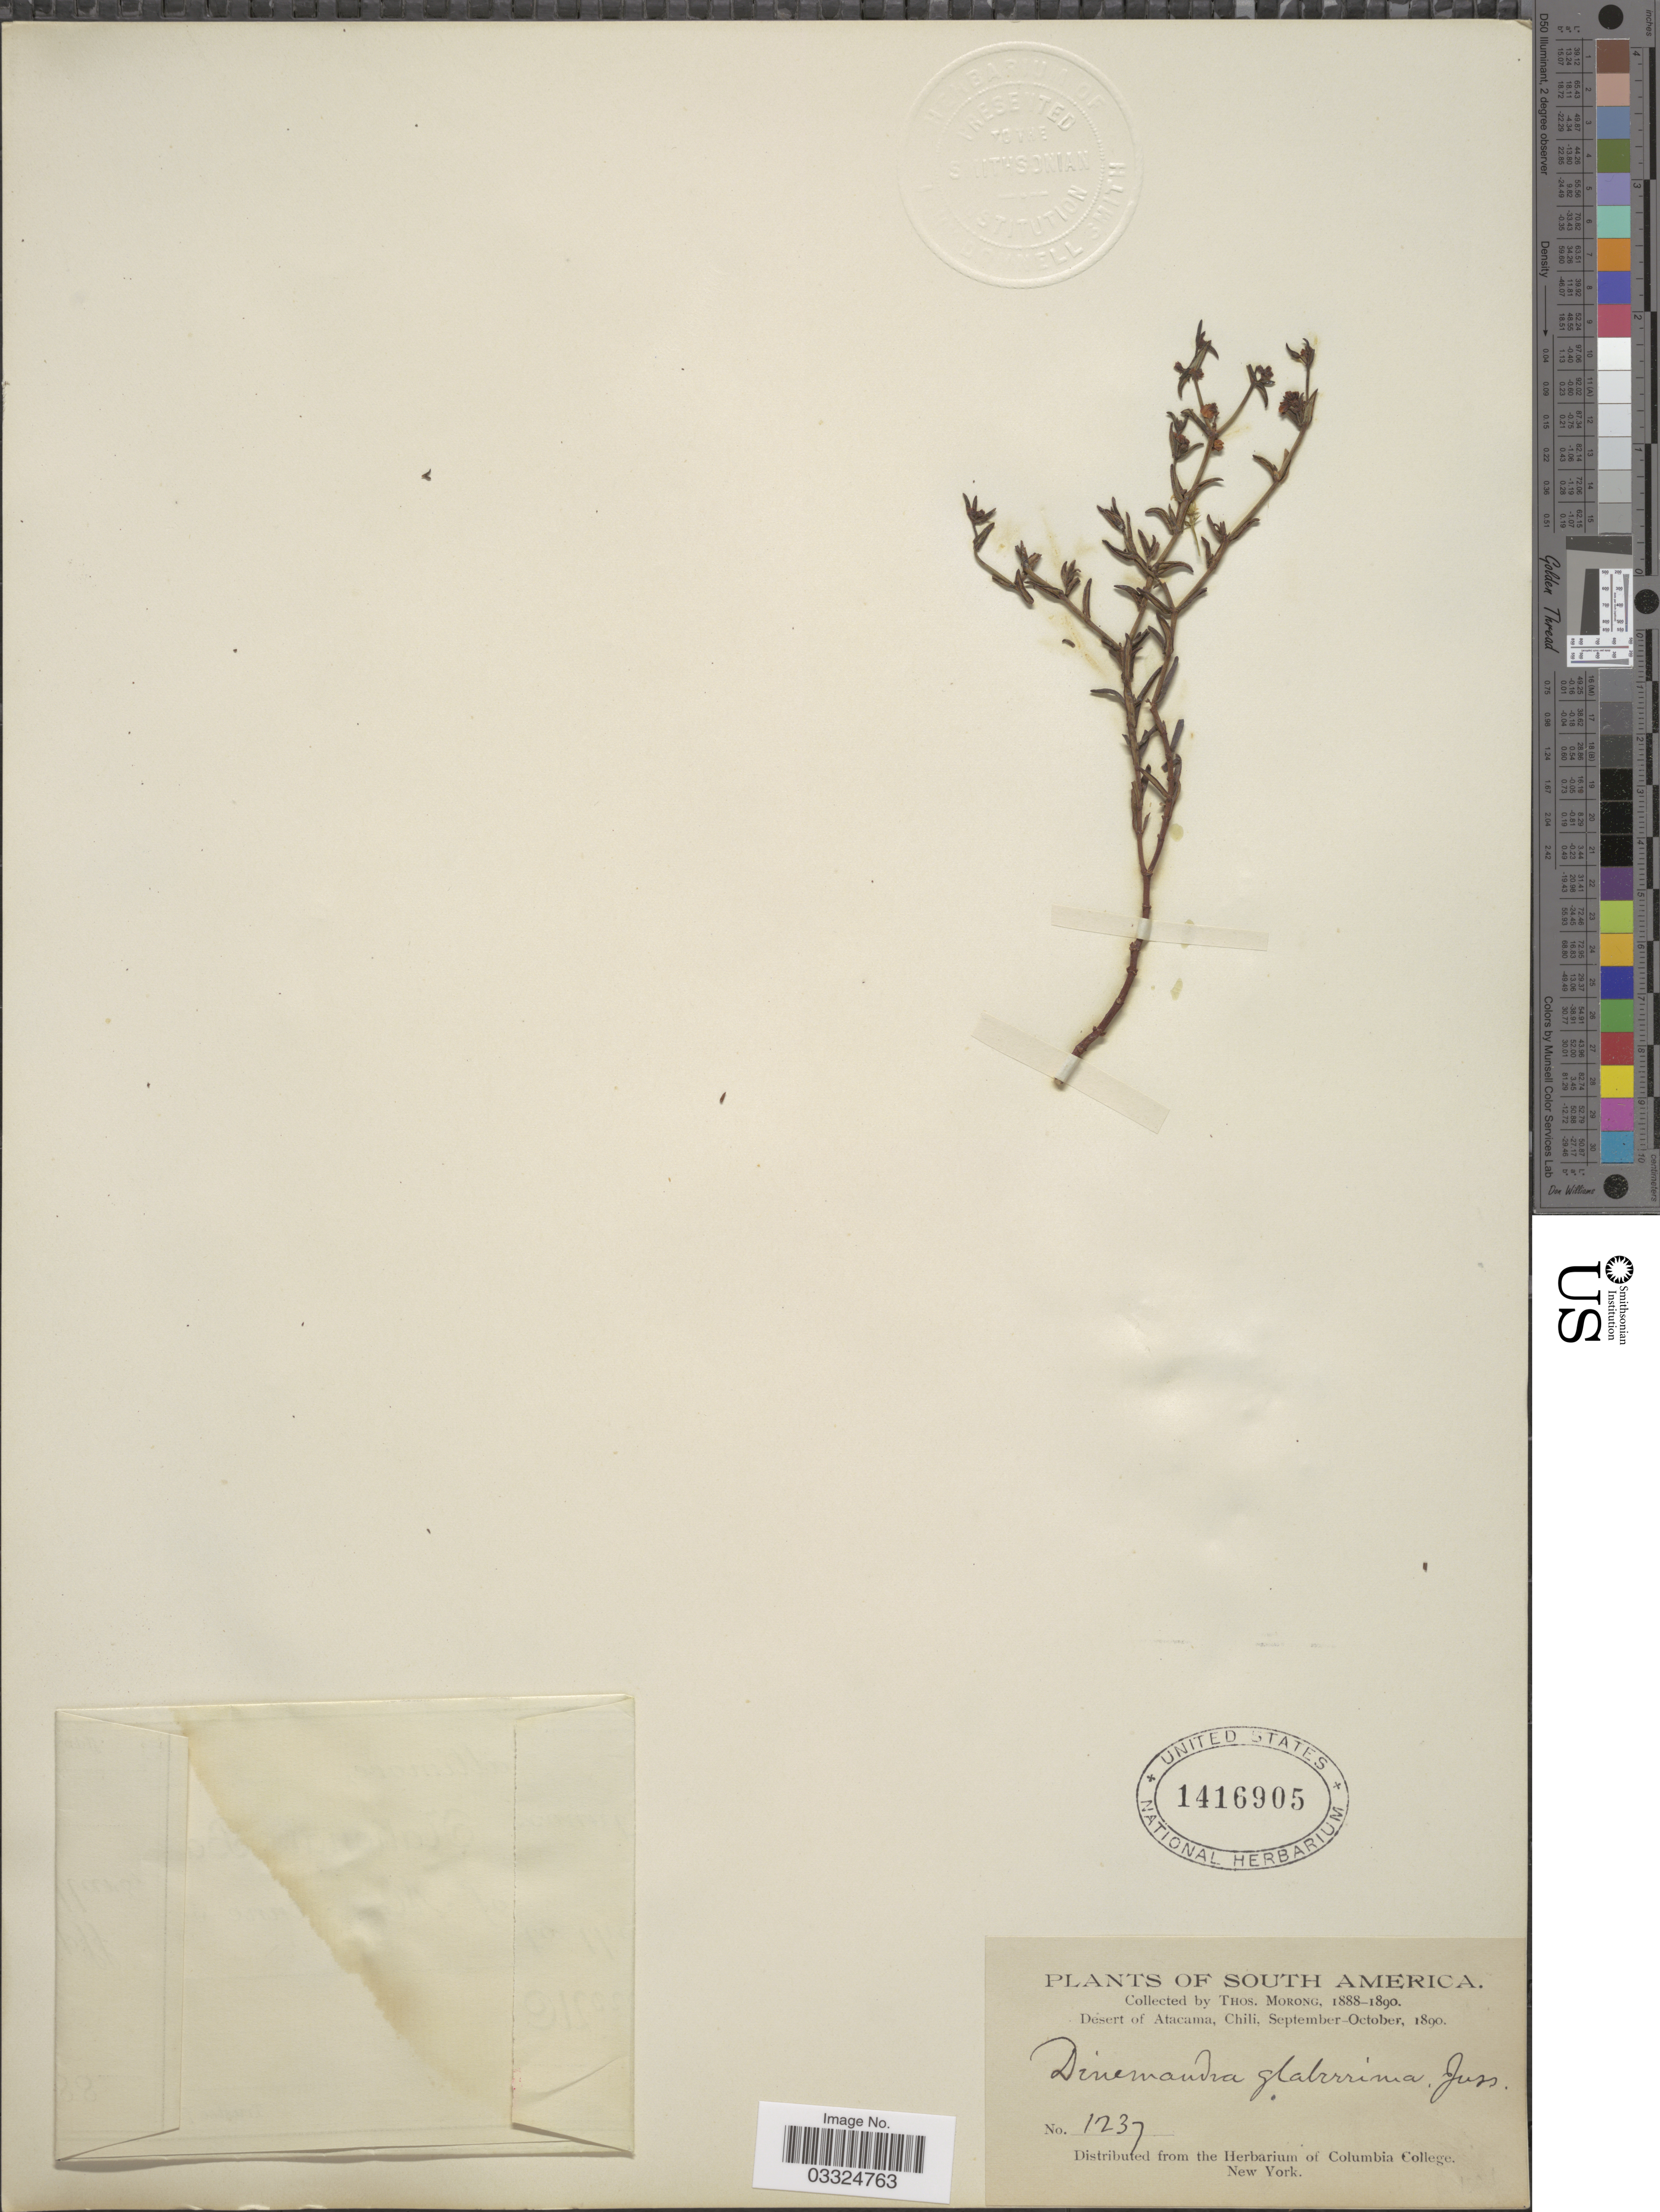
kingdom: Plantae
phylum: Tracheophyta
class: Magnoliopsida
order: Malpighiales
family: Malpighiaceae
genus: Dinemandra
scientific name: Dinemandra ramosissima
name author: Phil.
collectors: ex herb. T. Morong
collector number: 1237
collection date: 1890-09/1890-10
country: Chile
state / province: Atacama (III)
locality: Desert of Atacama.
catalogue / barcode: US 1416905